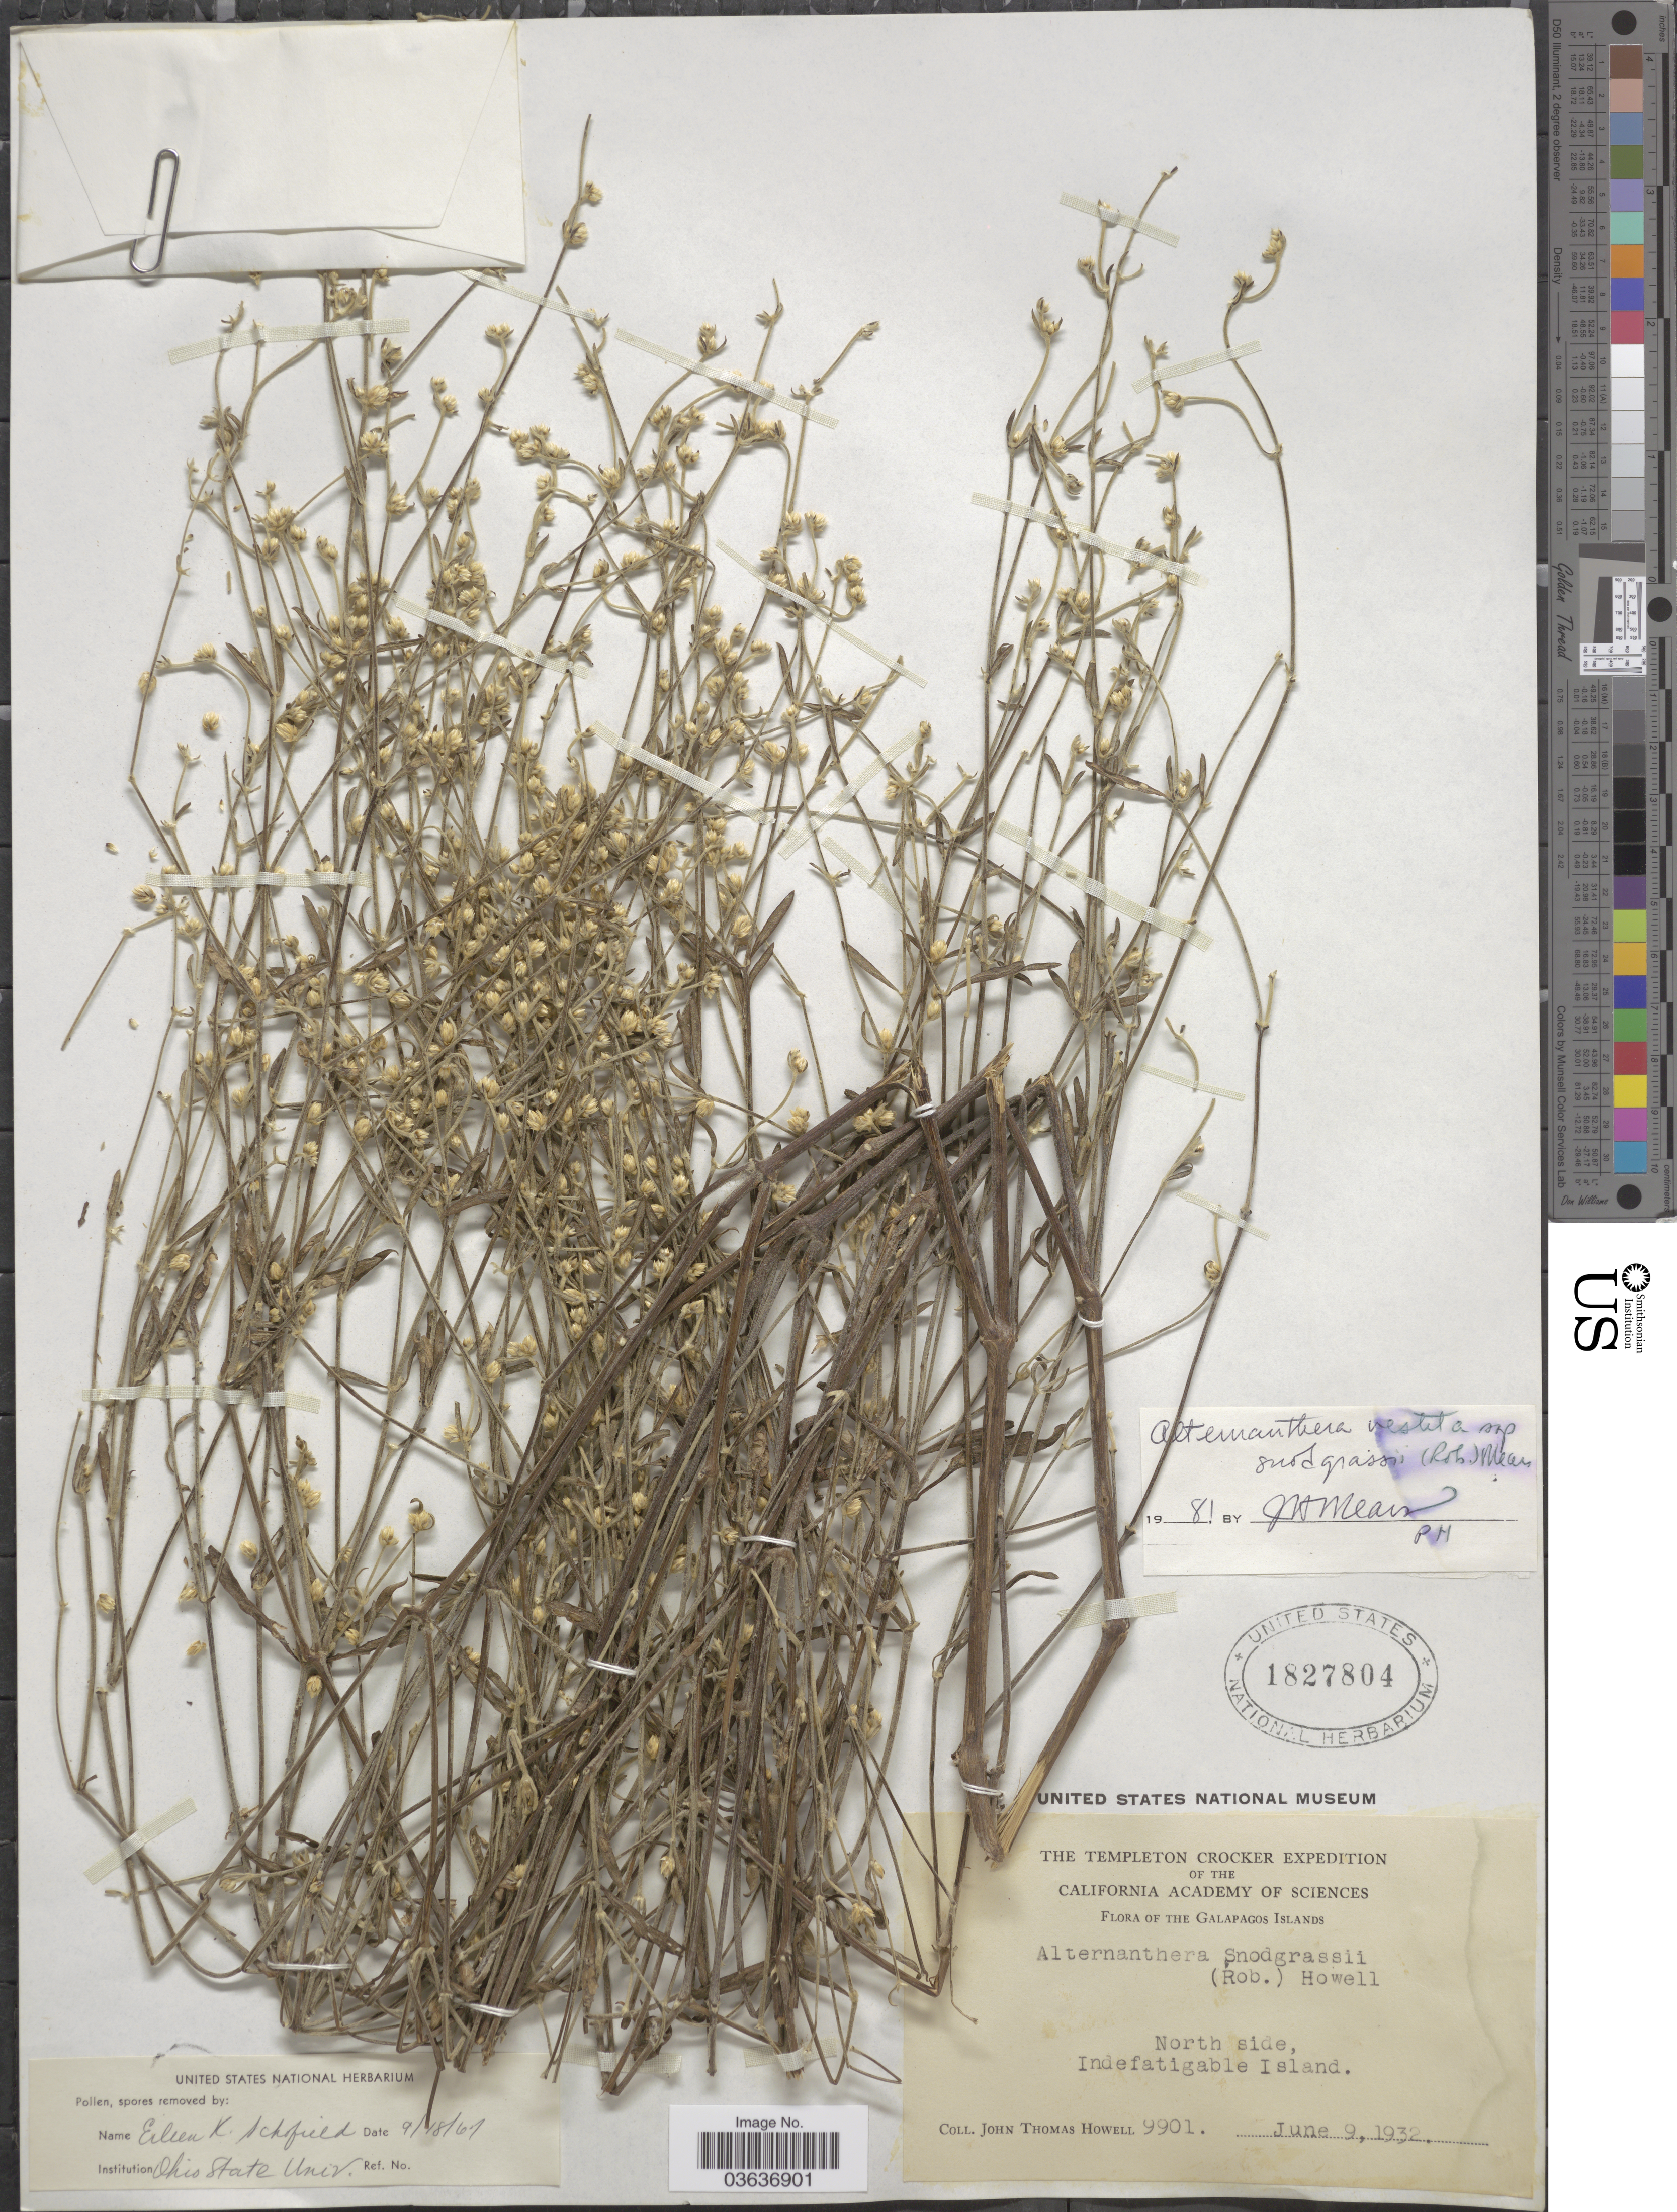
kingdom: Plantae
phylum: Tracheophyta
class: Magnoliopsida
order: Caryophyllales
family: Amaranthaceae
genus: Alternanthera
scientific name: Alternanthera vestita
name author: (Andersson) J.T. Howell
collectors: J. T. Howell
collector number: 9901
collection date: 1932-06-09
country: Ecuador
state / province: Colón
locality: The Galapagos Islands. North side, Indefatigable Island.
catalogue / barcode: US 1827804